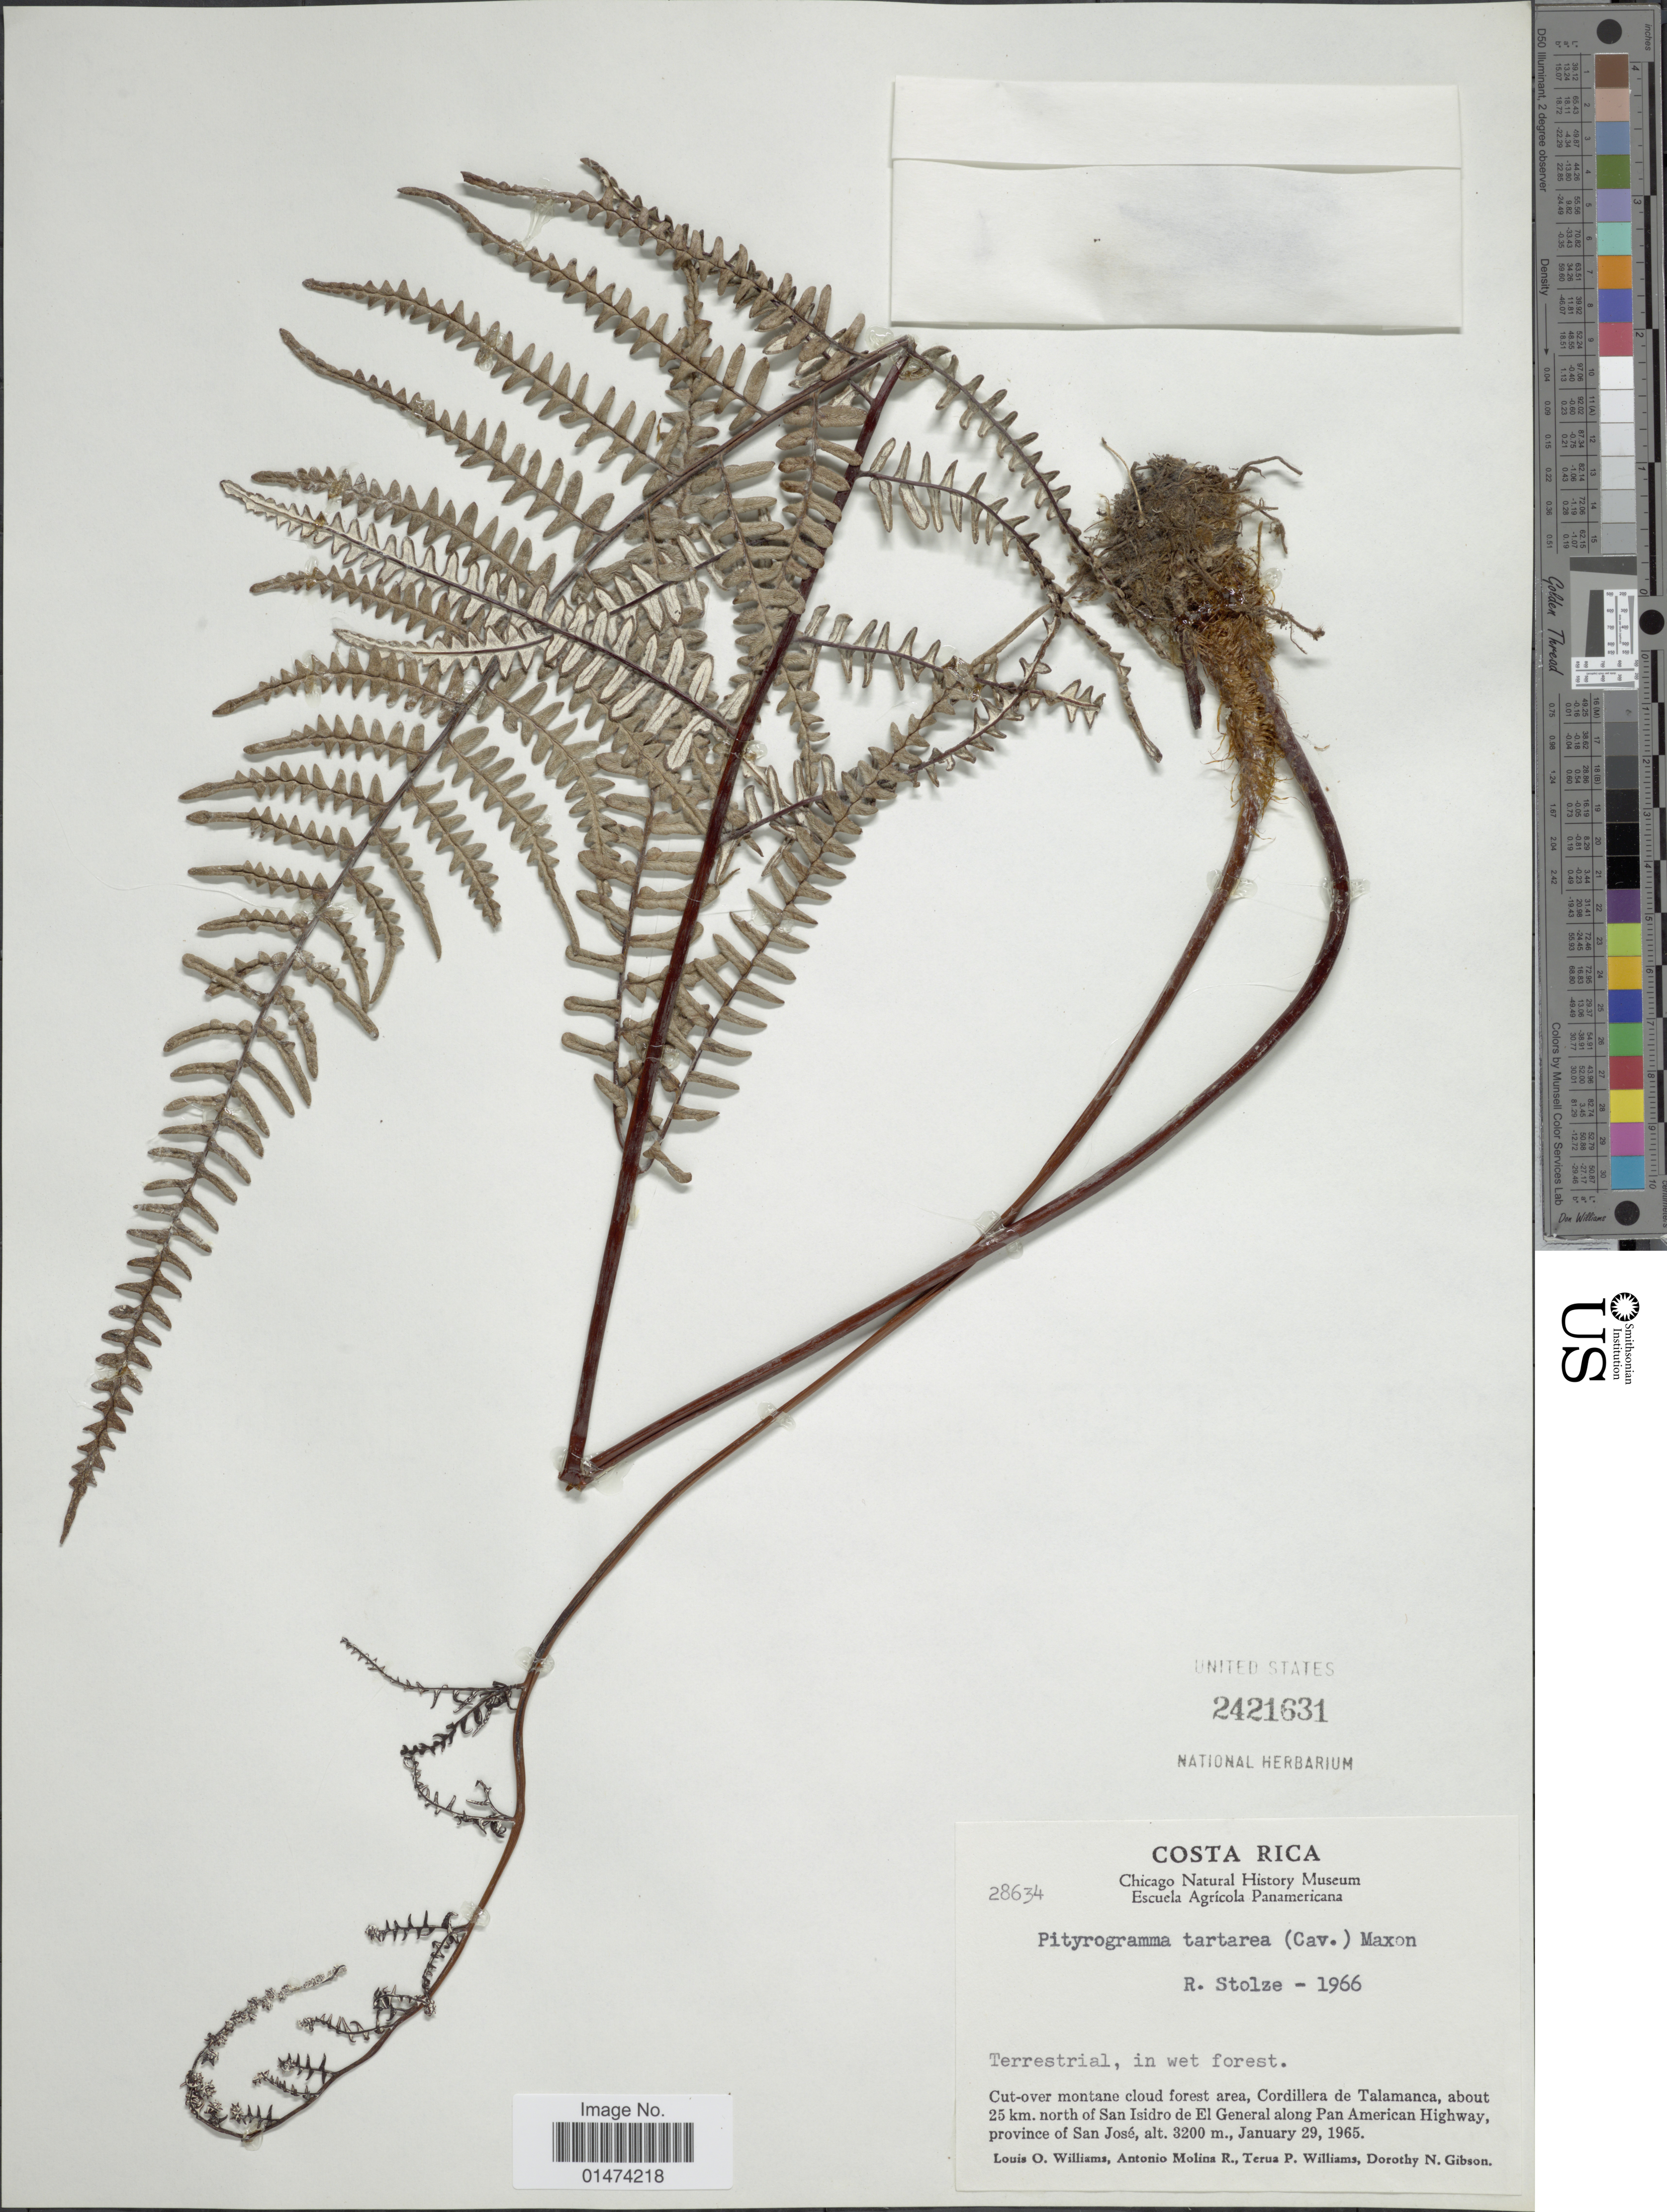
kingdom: Plantae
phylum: Tracheophyta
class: Polypodiopsida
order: Polypodiales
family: Pteridaceae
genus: Pityrogramma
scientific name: Pityrogramma tartarea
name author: (Cav.) Maxon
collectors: L. O. Williams, A. Molina R., T. P. Williams & D. N. Gibson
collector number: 28634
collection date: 1965-01-29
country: Costa Rica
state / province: San José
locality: Cut-over montane cloud forest area, cordillera de Talamanca, about 25 km north of San Isidro de El General along Pan American highway, province of San José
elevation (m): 3200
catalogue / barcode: US 2421631